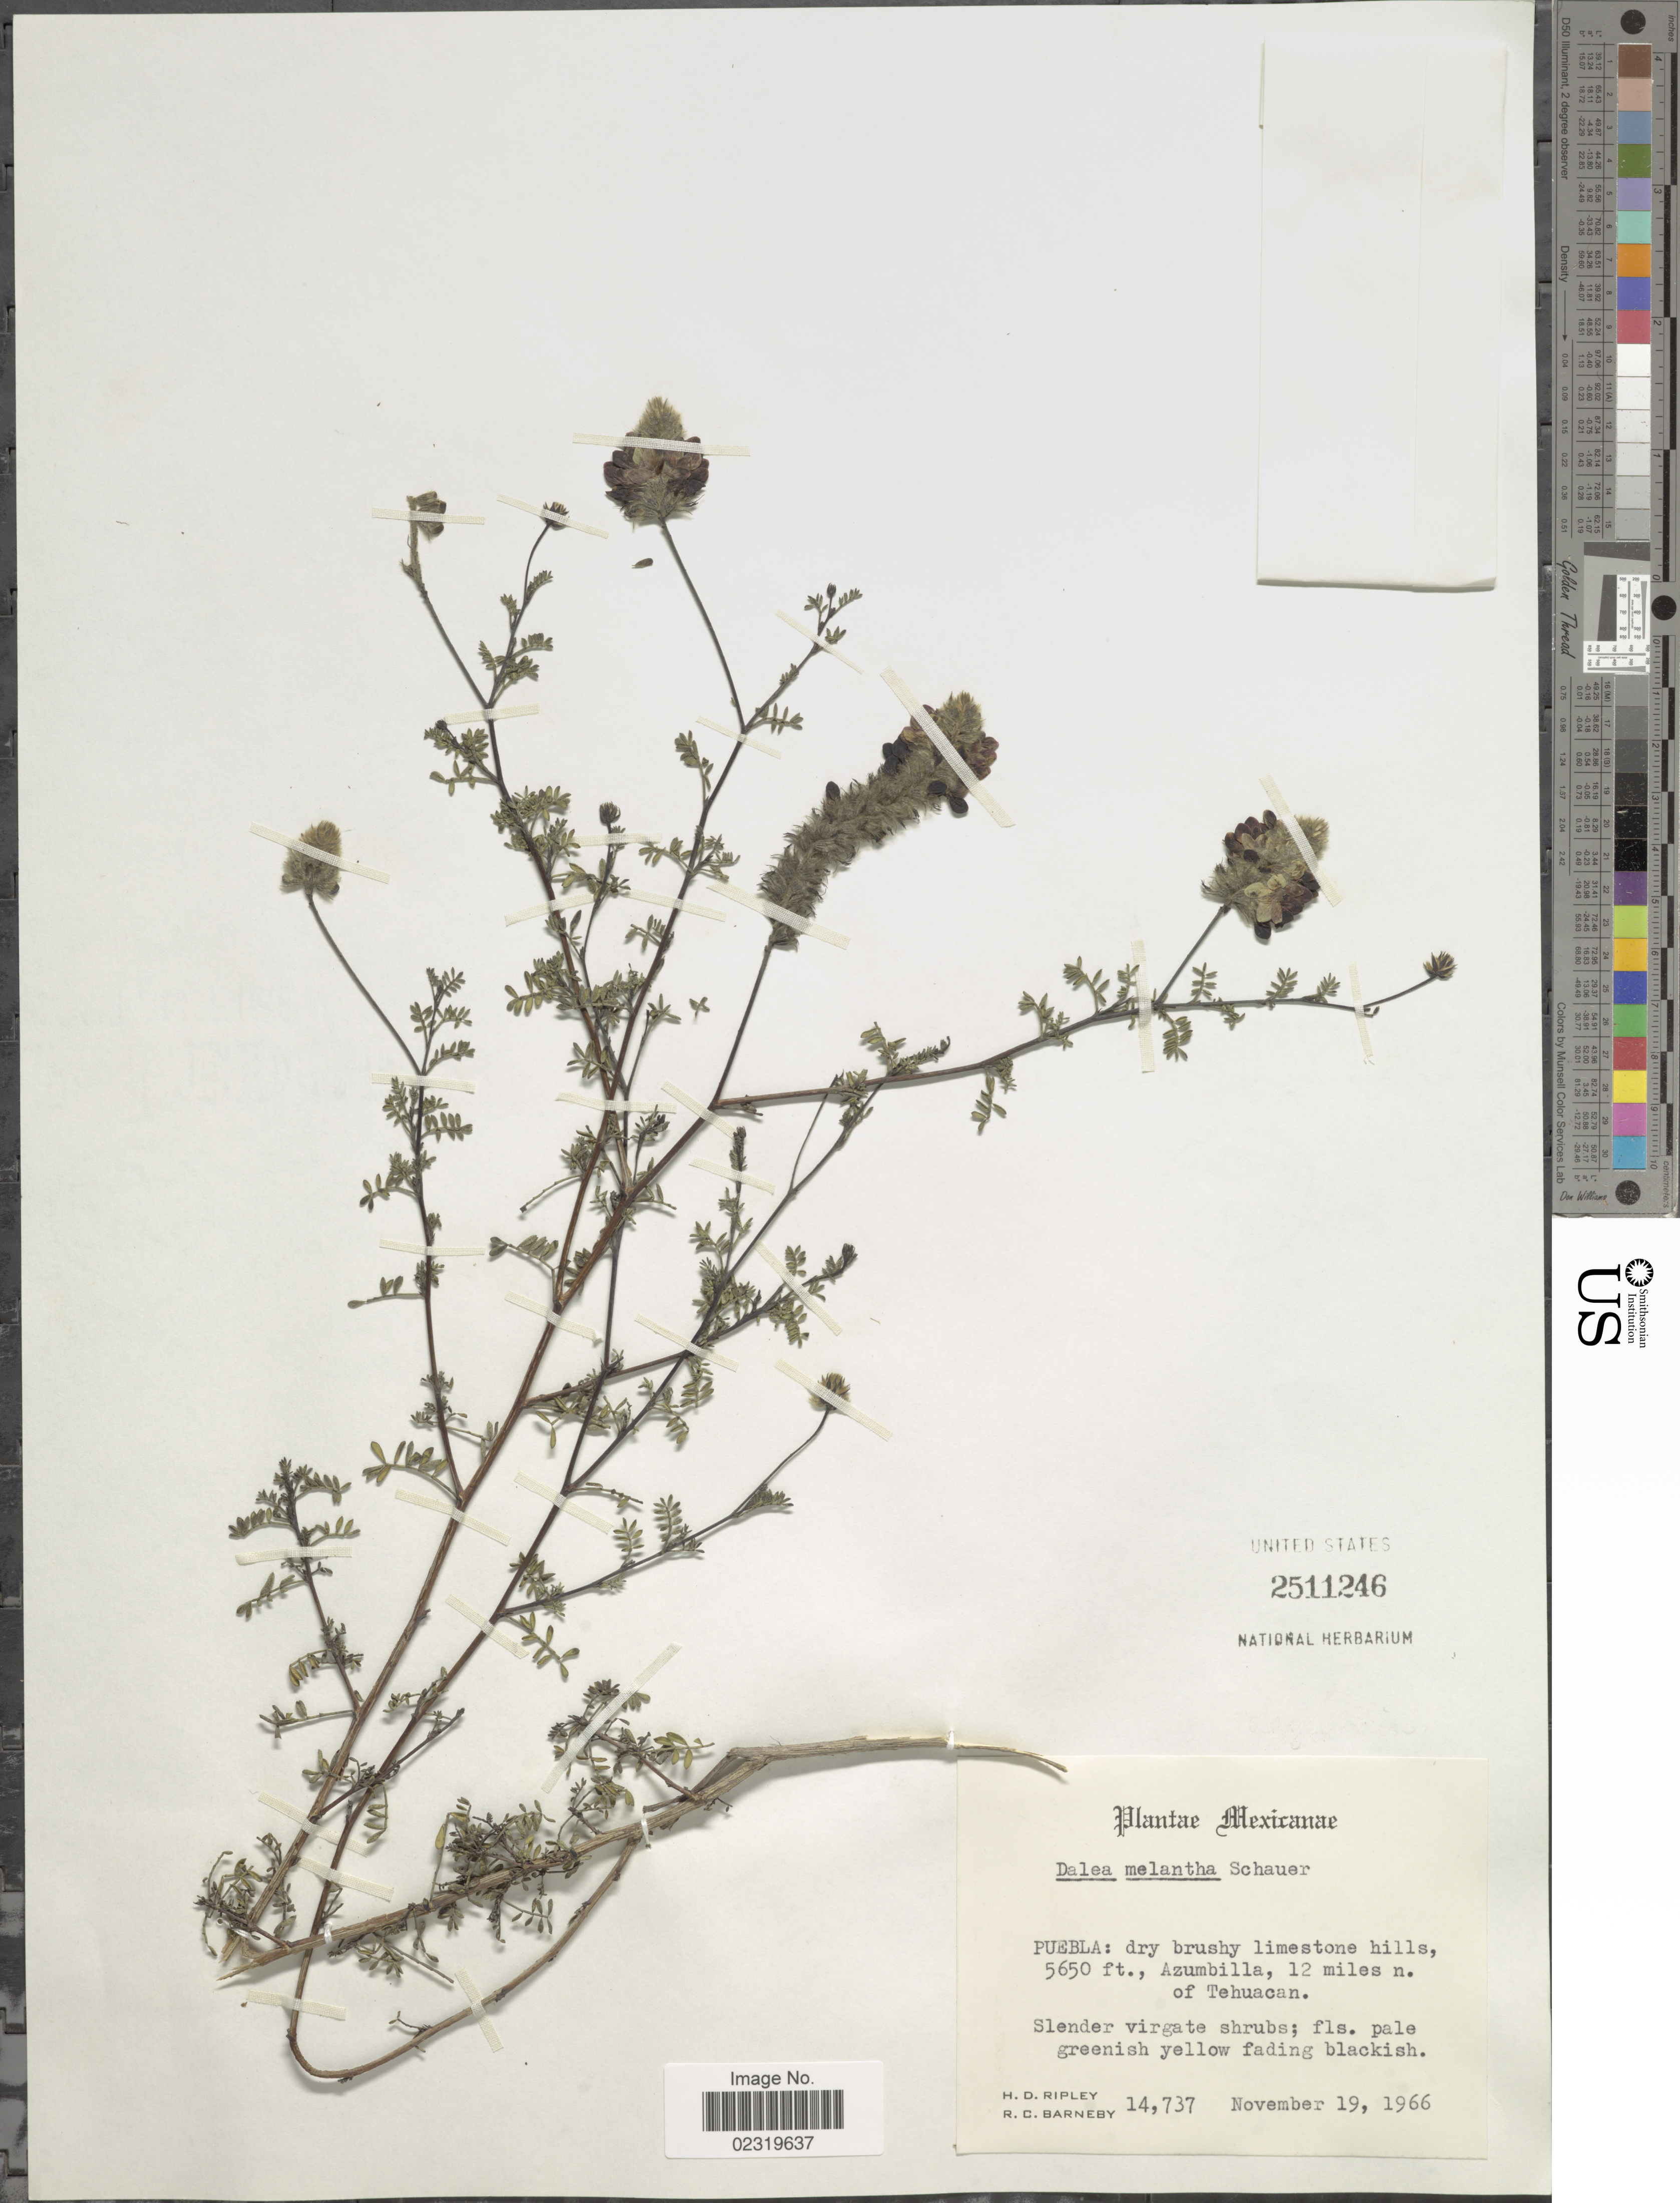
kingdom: Plantae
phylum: Tracheophyta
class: Magnoliopsida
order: Fabales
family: Fabaceae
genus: Dalea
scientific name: Dalea melantha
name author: S. Schauer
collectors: H. Ripley & R. C. Barneby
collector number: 14737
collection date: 1966-11-19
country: Mexico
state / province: Puebla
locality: Azumbilla, 12 miles n. of Tehuacan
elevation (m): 1722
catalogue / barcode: US 2511246